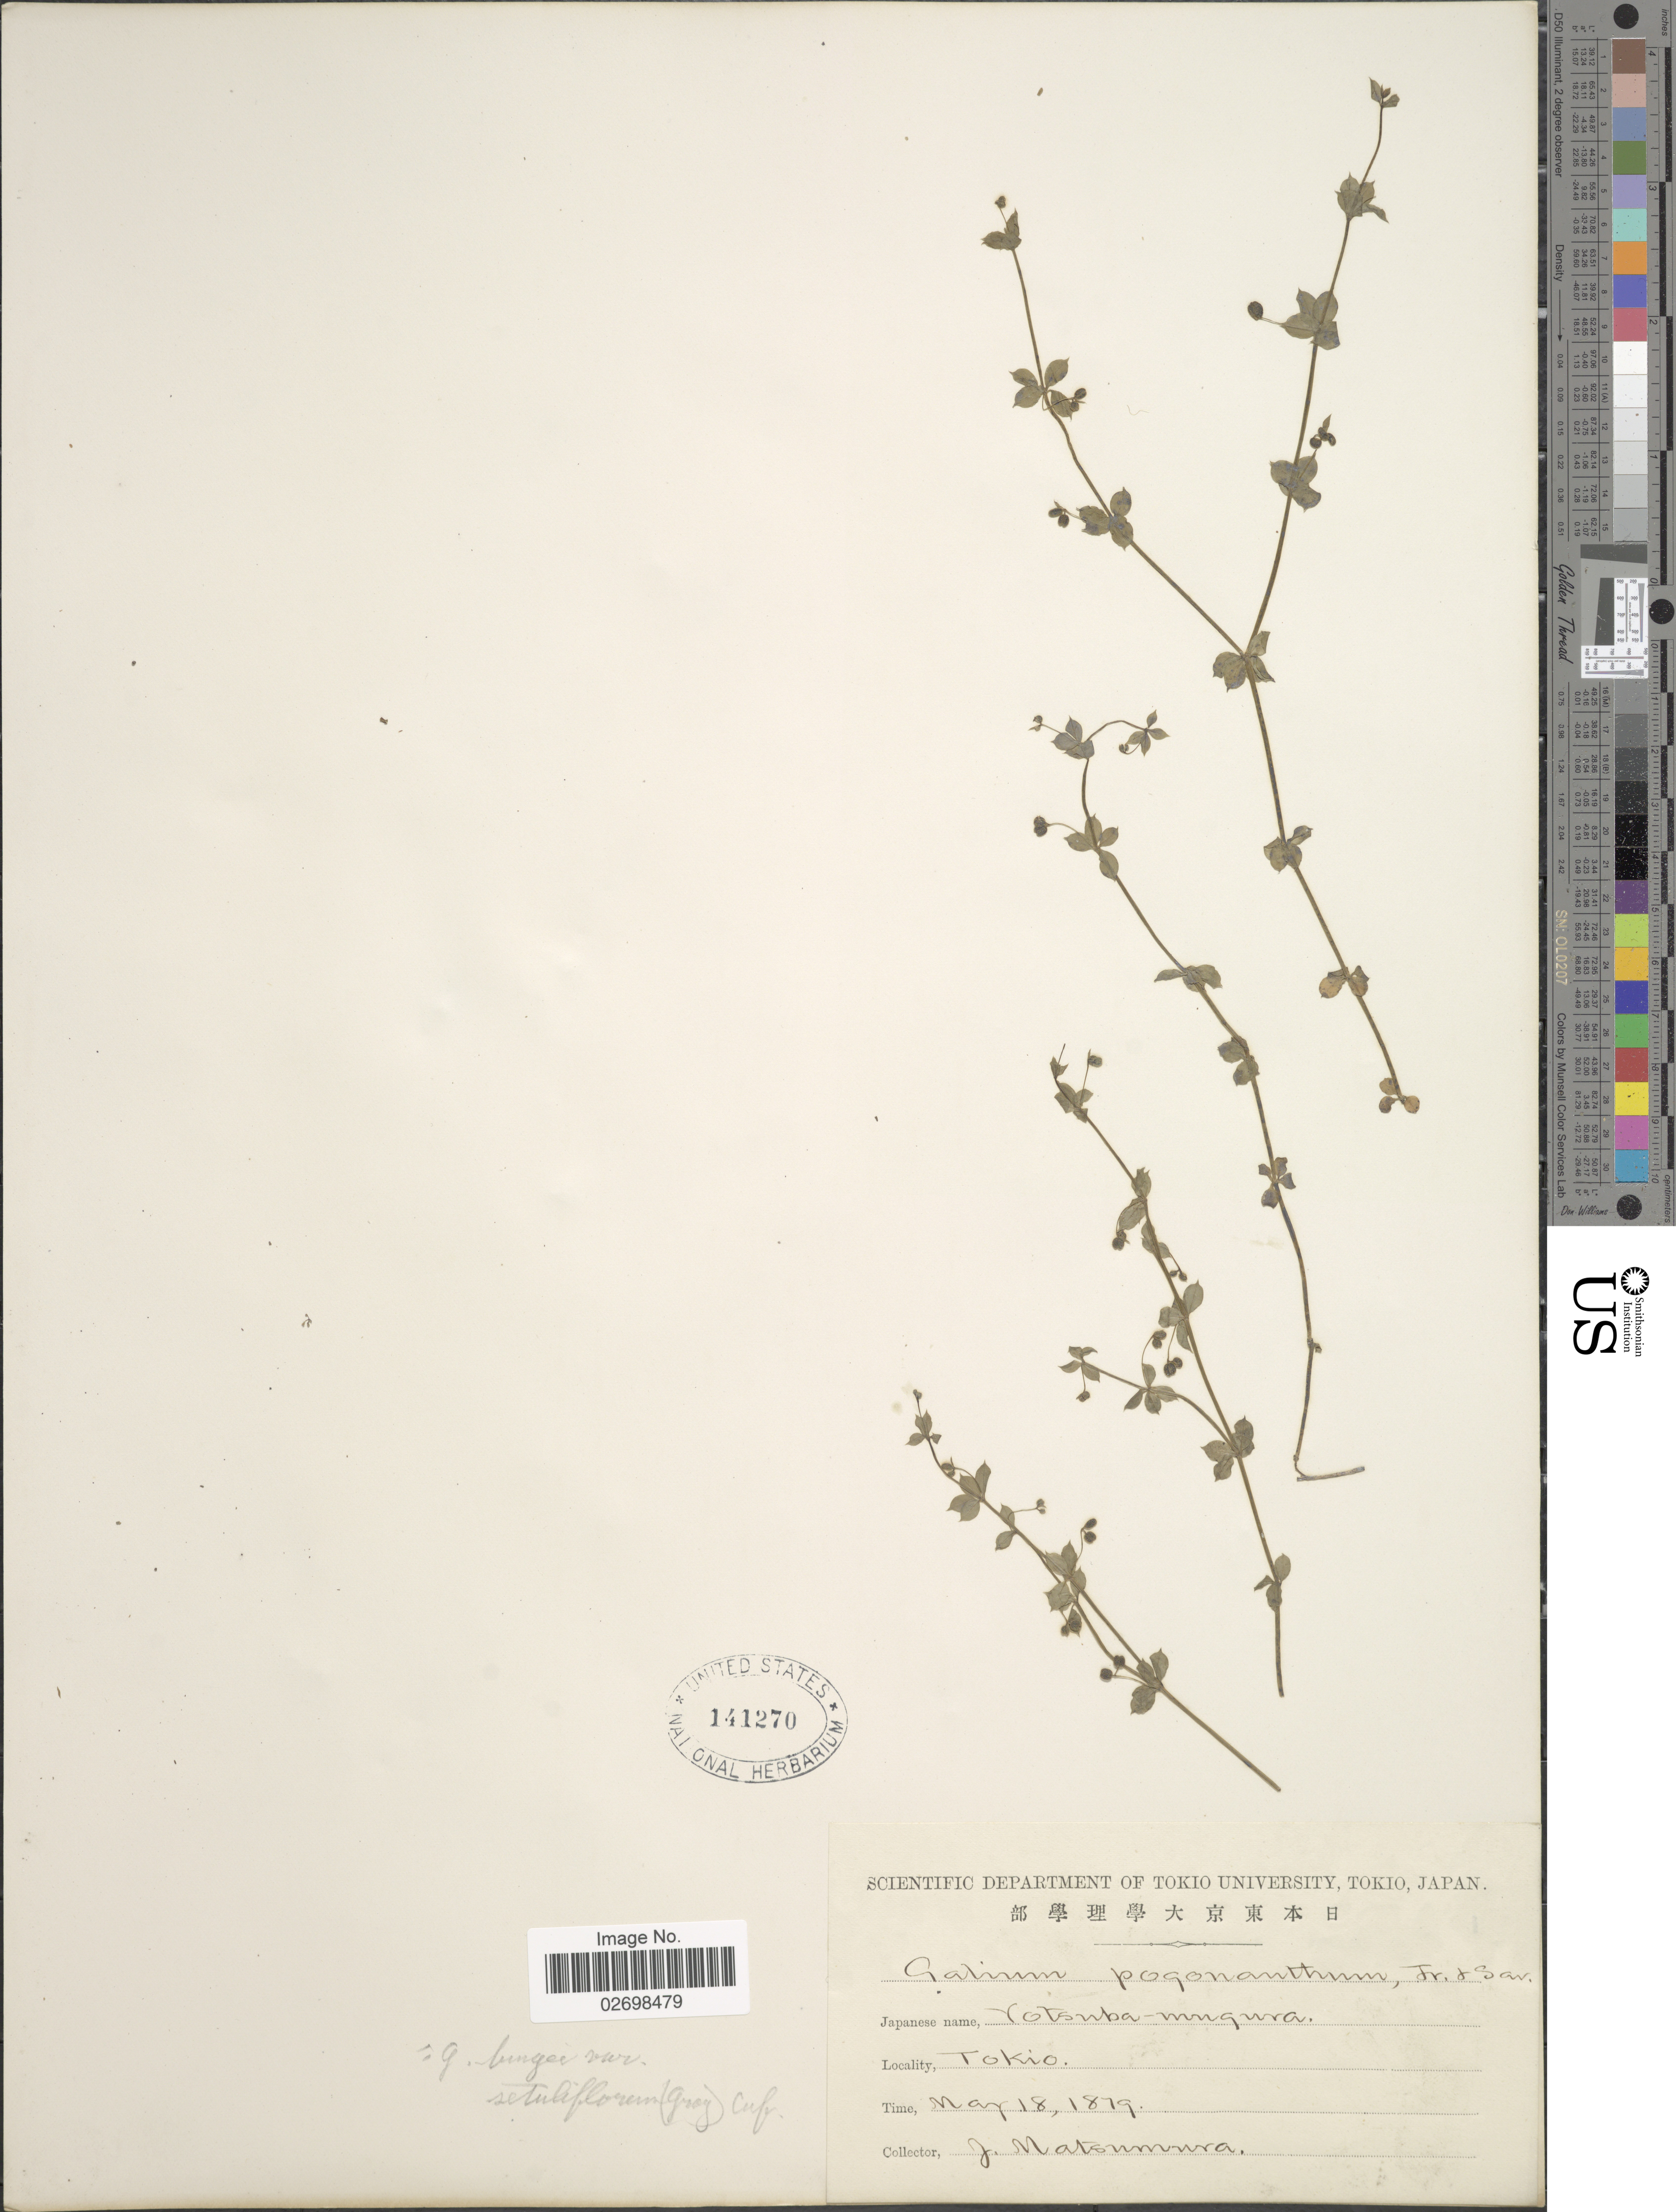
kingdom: Plantae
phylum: Tracheophyta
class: Magnoliopsida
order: Gentianales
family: Rubiaceae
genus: Galium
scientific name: Galium bungei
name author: Steud.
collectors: J. Matsumura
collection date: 1879-05-18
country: Japan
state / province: Tokyo, Federal City of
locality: Tokio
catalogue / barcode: US 141270